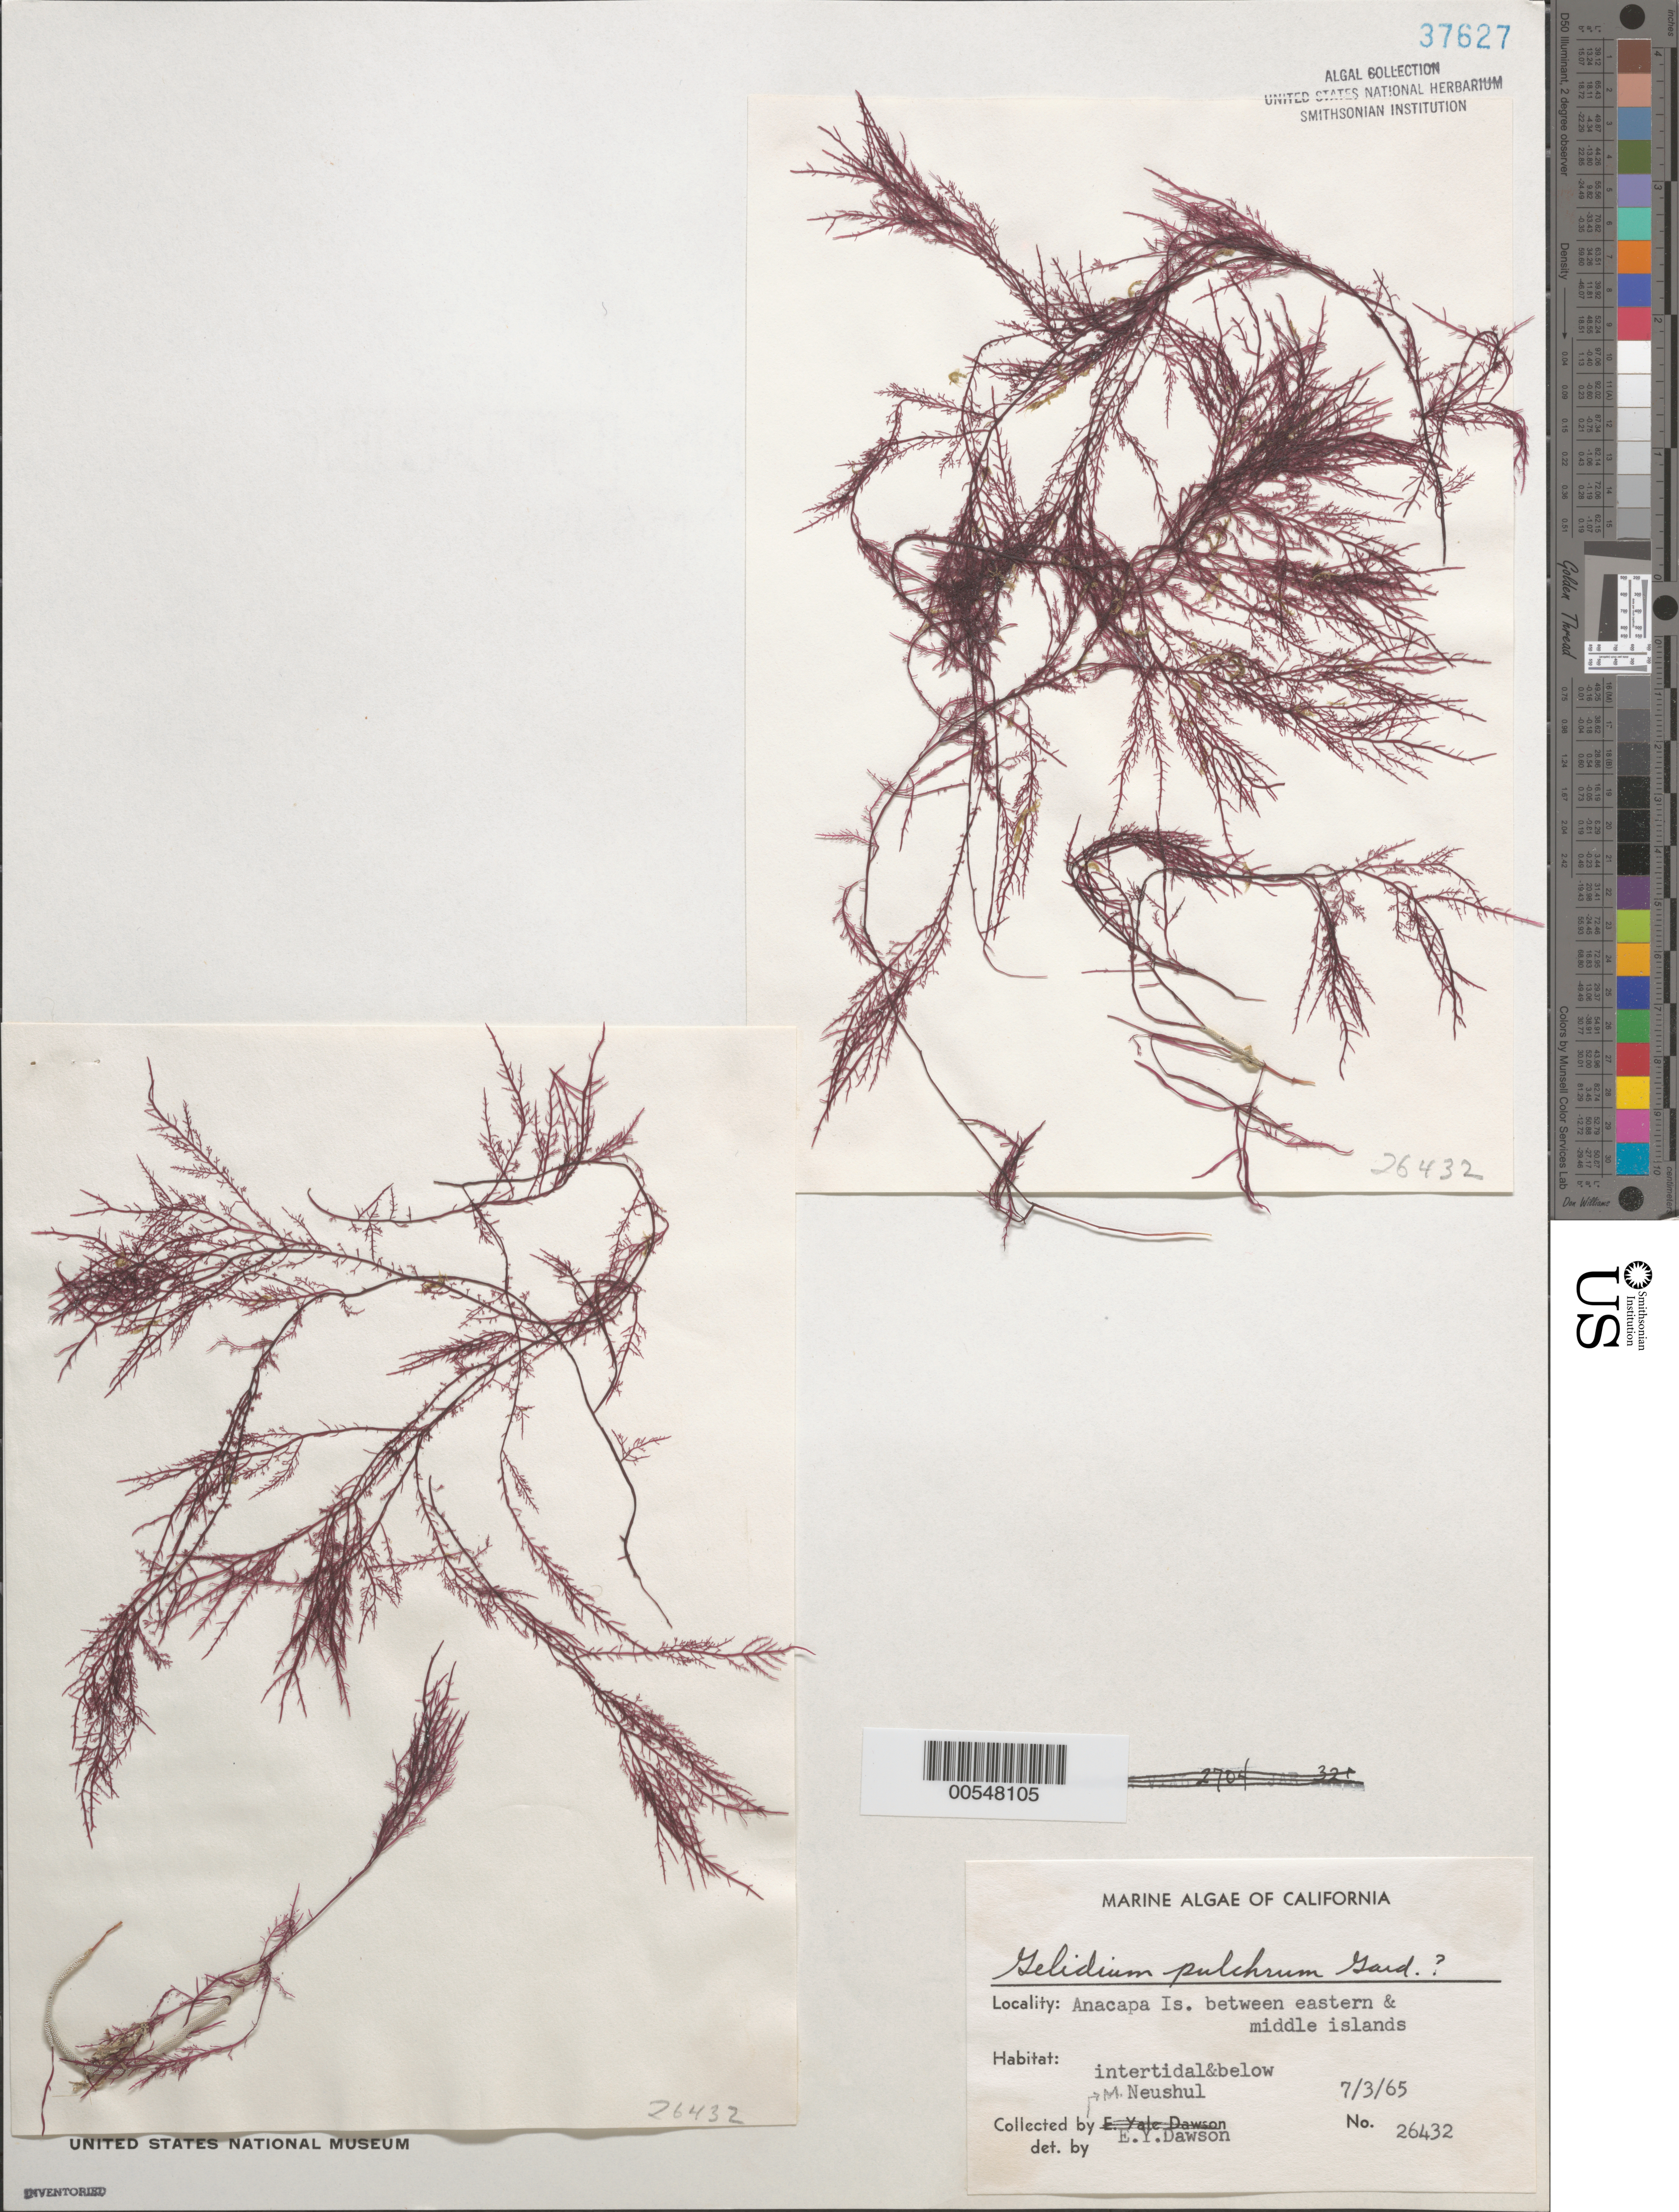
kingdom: Plantae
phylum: Rhodophyta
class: Florideophyceae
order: Gelidiales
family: Gelidiaceae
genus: Gelidium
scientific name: Gelidium pulchrum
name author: N.L. Gardner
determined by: Dawson, E. Y.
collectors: M. Neushul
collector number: EYD 26432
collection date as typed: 03 Jul 1965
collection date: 1965-07-03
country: United States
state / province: California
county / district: Ventura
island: Anacapa Island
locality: Between eastern and middle islands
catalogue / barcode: US 37627